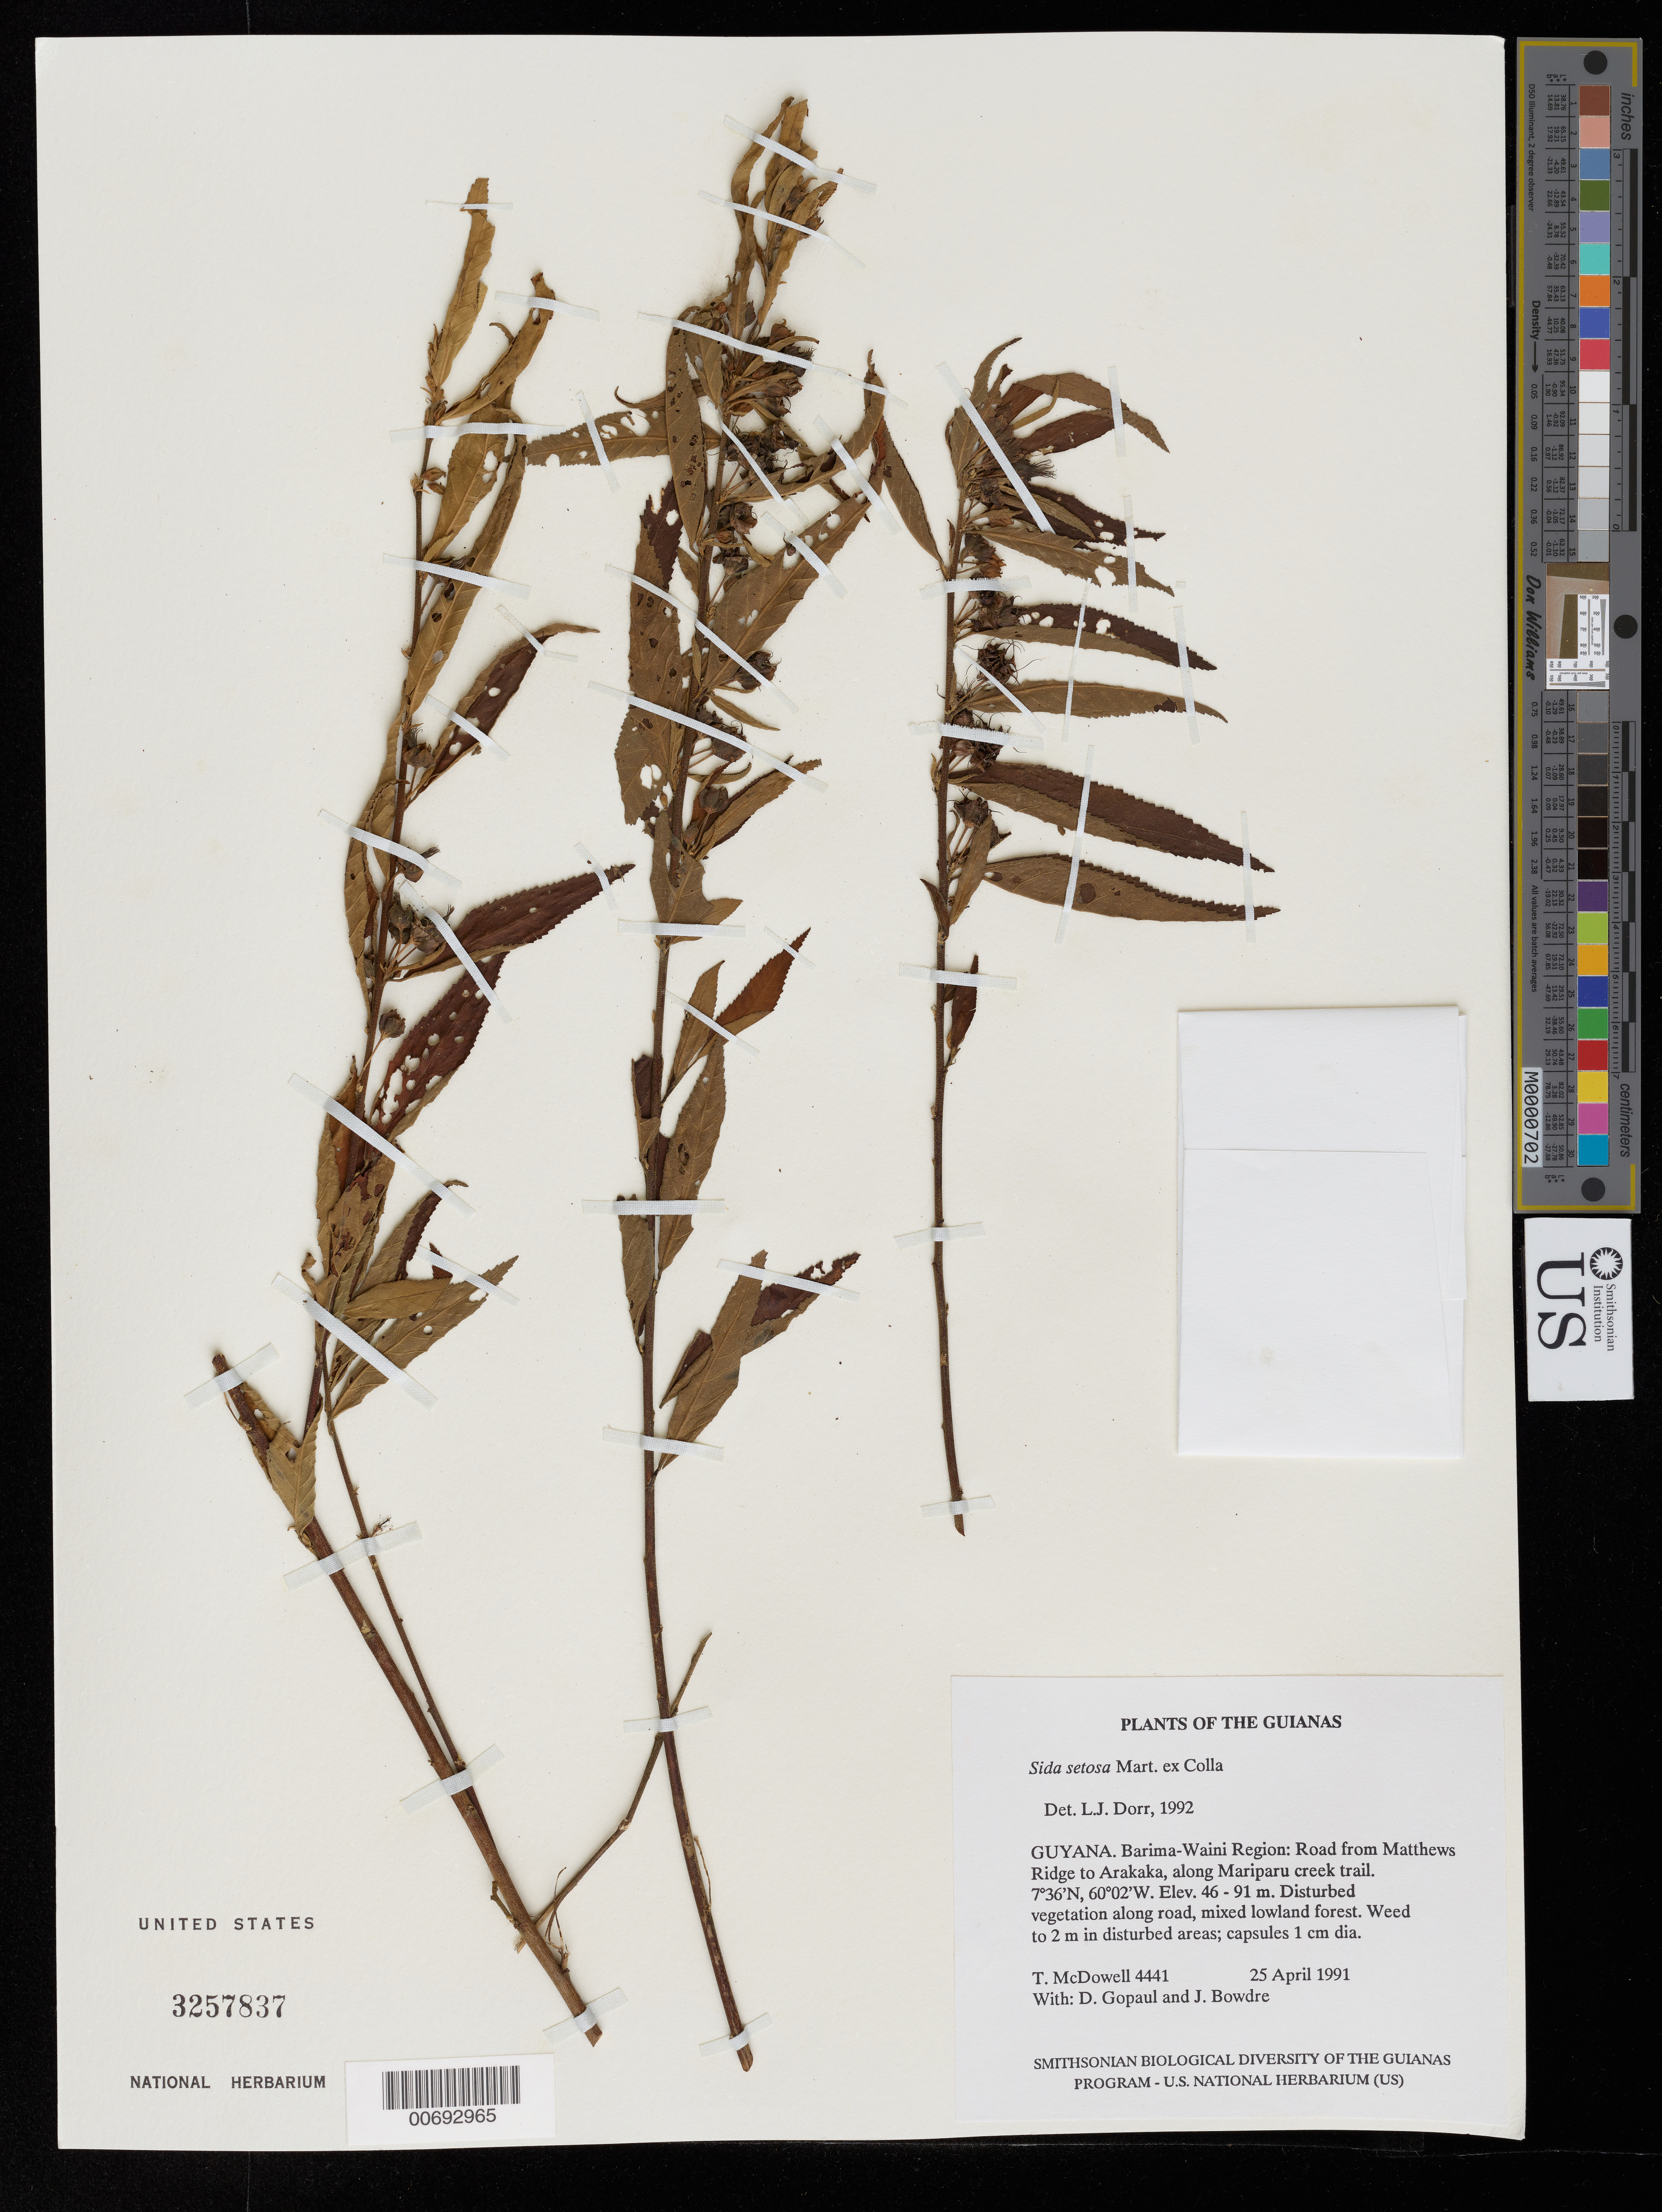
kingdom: Plantae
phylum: Tracheophyta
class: Magnoliopsida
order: Malvales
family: Malvaceae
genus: Sida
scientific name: Sida setosa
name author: Mart. ex Colla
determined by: Dorr, L. J., (BOT), Smithsonian Institution - National Museum of Natural History (UNITED STATES)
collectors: T. McDowell, D. Gopaul & J. Bowdre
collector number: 4441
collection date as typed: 25 April 1991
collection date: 1991-04-25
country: Guyana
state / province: Barima-Waini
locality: Road from Matthews Ridge to Arakaka, along Mariparu creek trail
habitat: Disturbed vegetation along road, mixed lowland forest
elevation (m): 46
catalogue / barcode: US 3257873